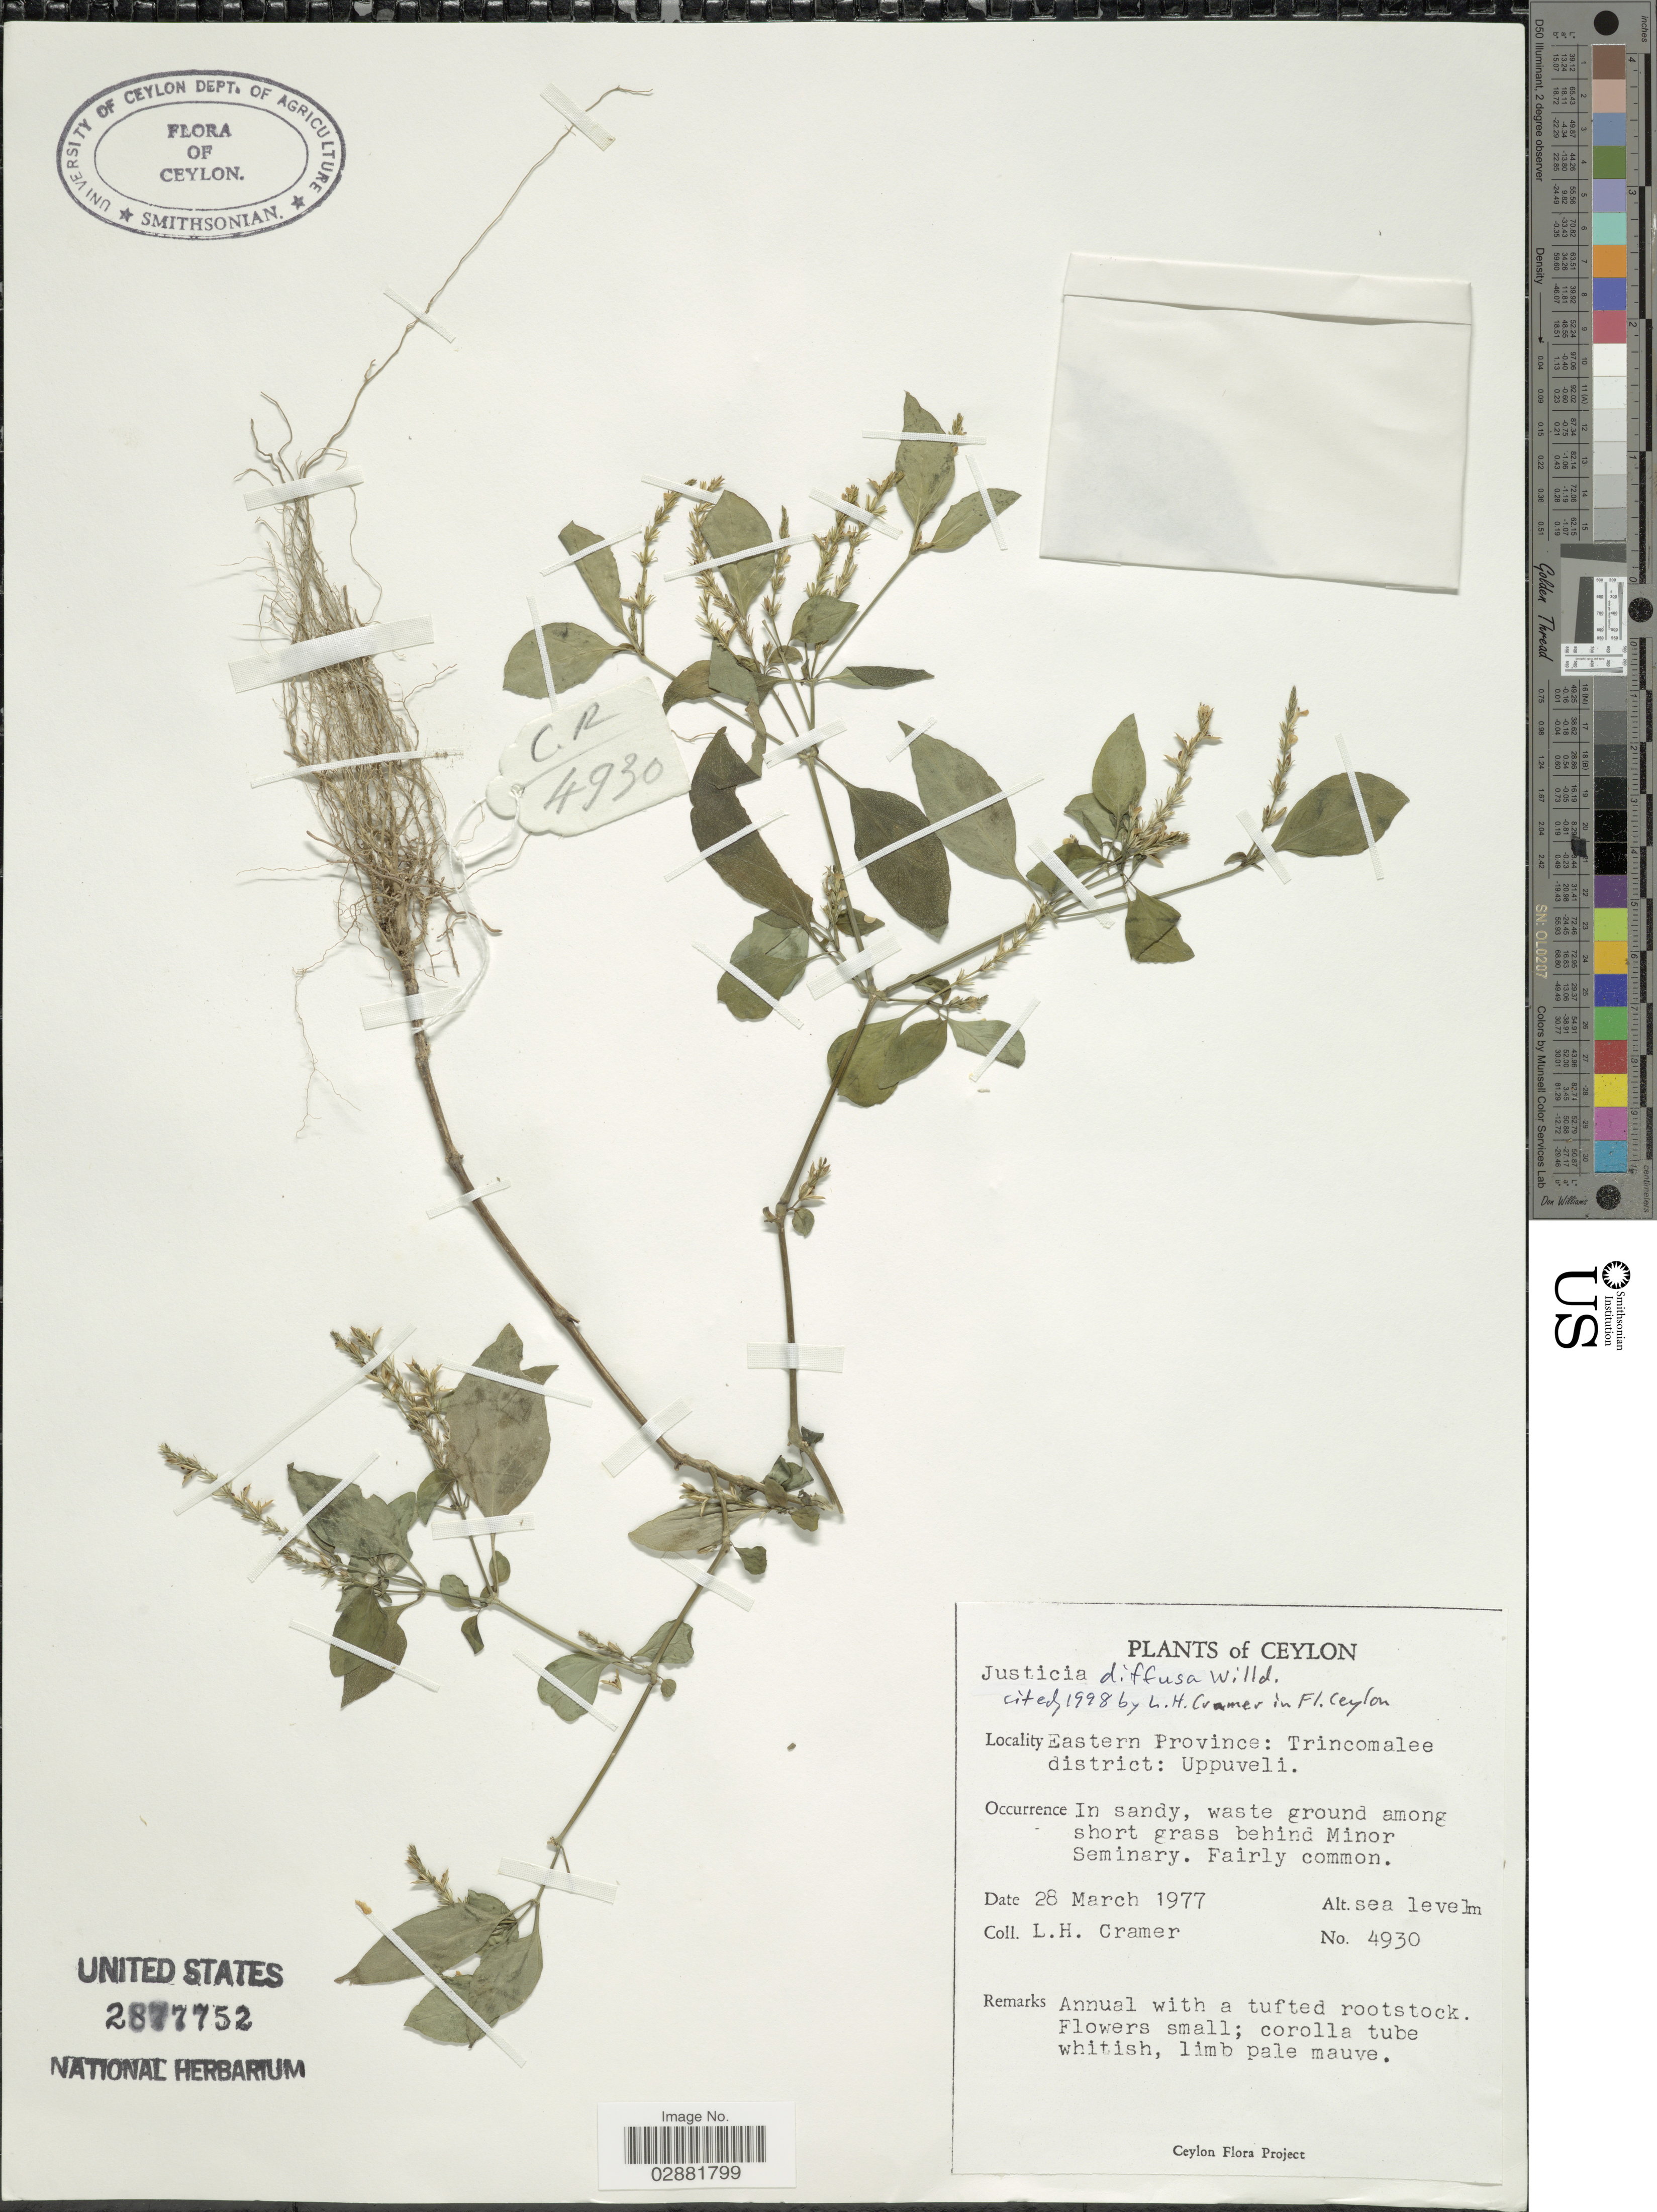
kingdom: Plantae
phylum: Tracheophyta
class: Magnoliopsida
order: Lamiales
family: Acanthaceae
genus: Justicia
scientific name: Justicia diffusa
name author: Willd.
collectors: L. H. Cramer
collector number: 4930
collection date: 1977-03-28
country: Sri Lanka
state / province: Eastern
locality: Ceylon, Eastern Province, Trincomalee district, Uppuveli.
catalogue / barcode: US 2877752